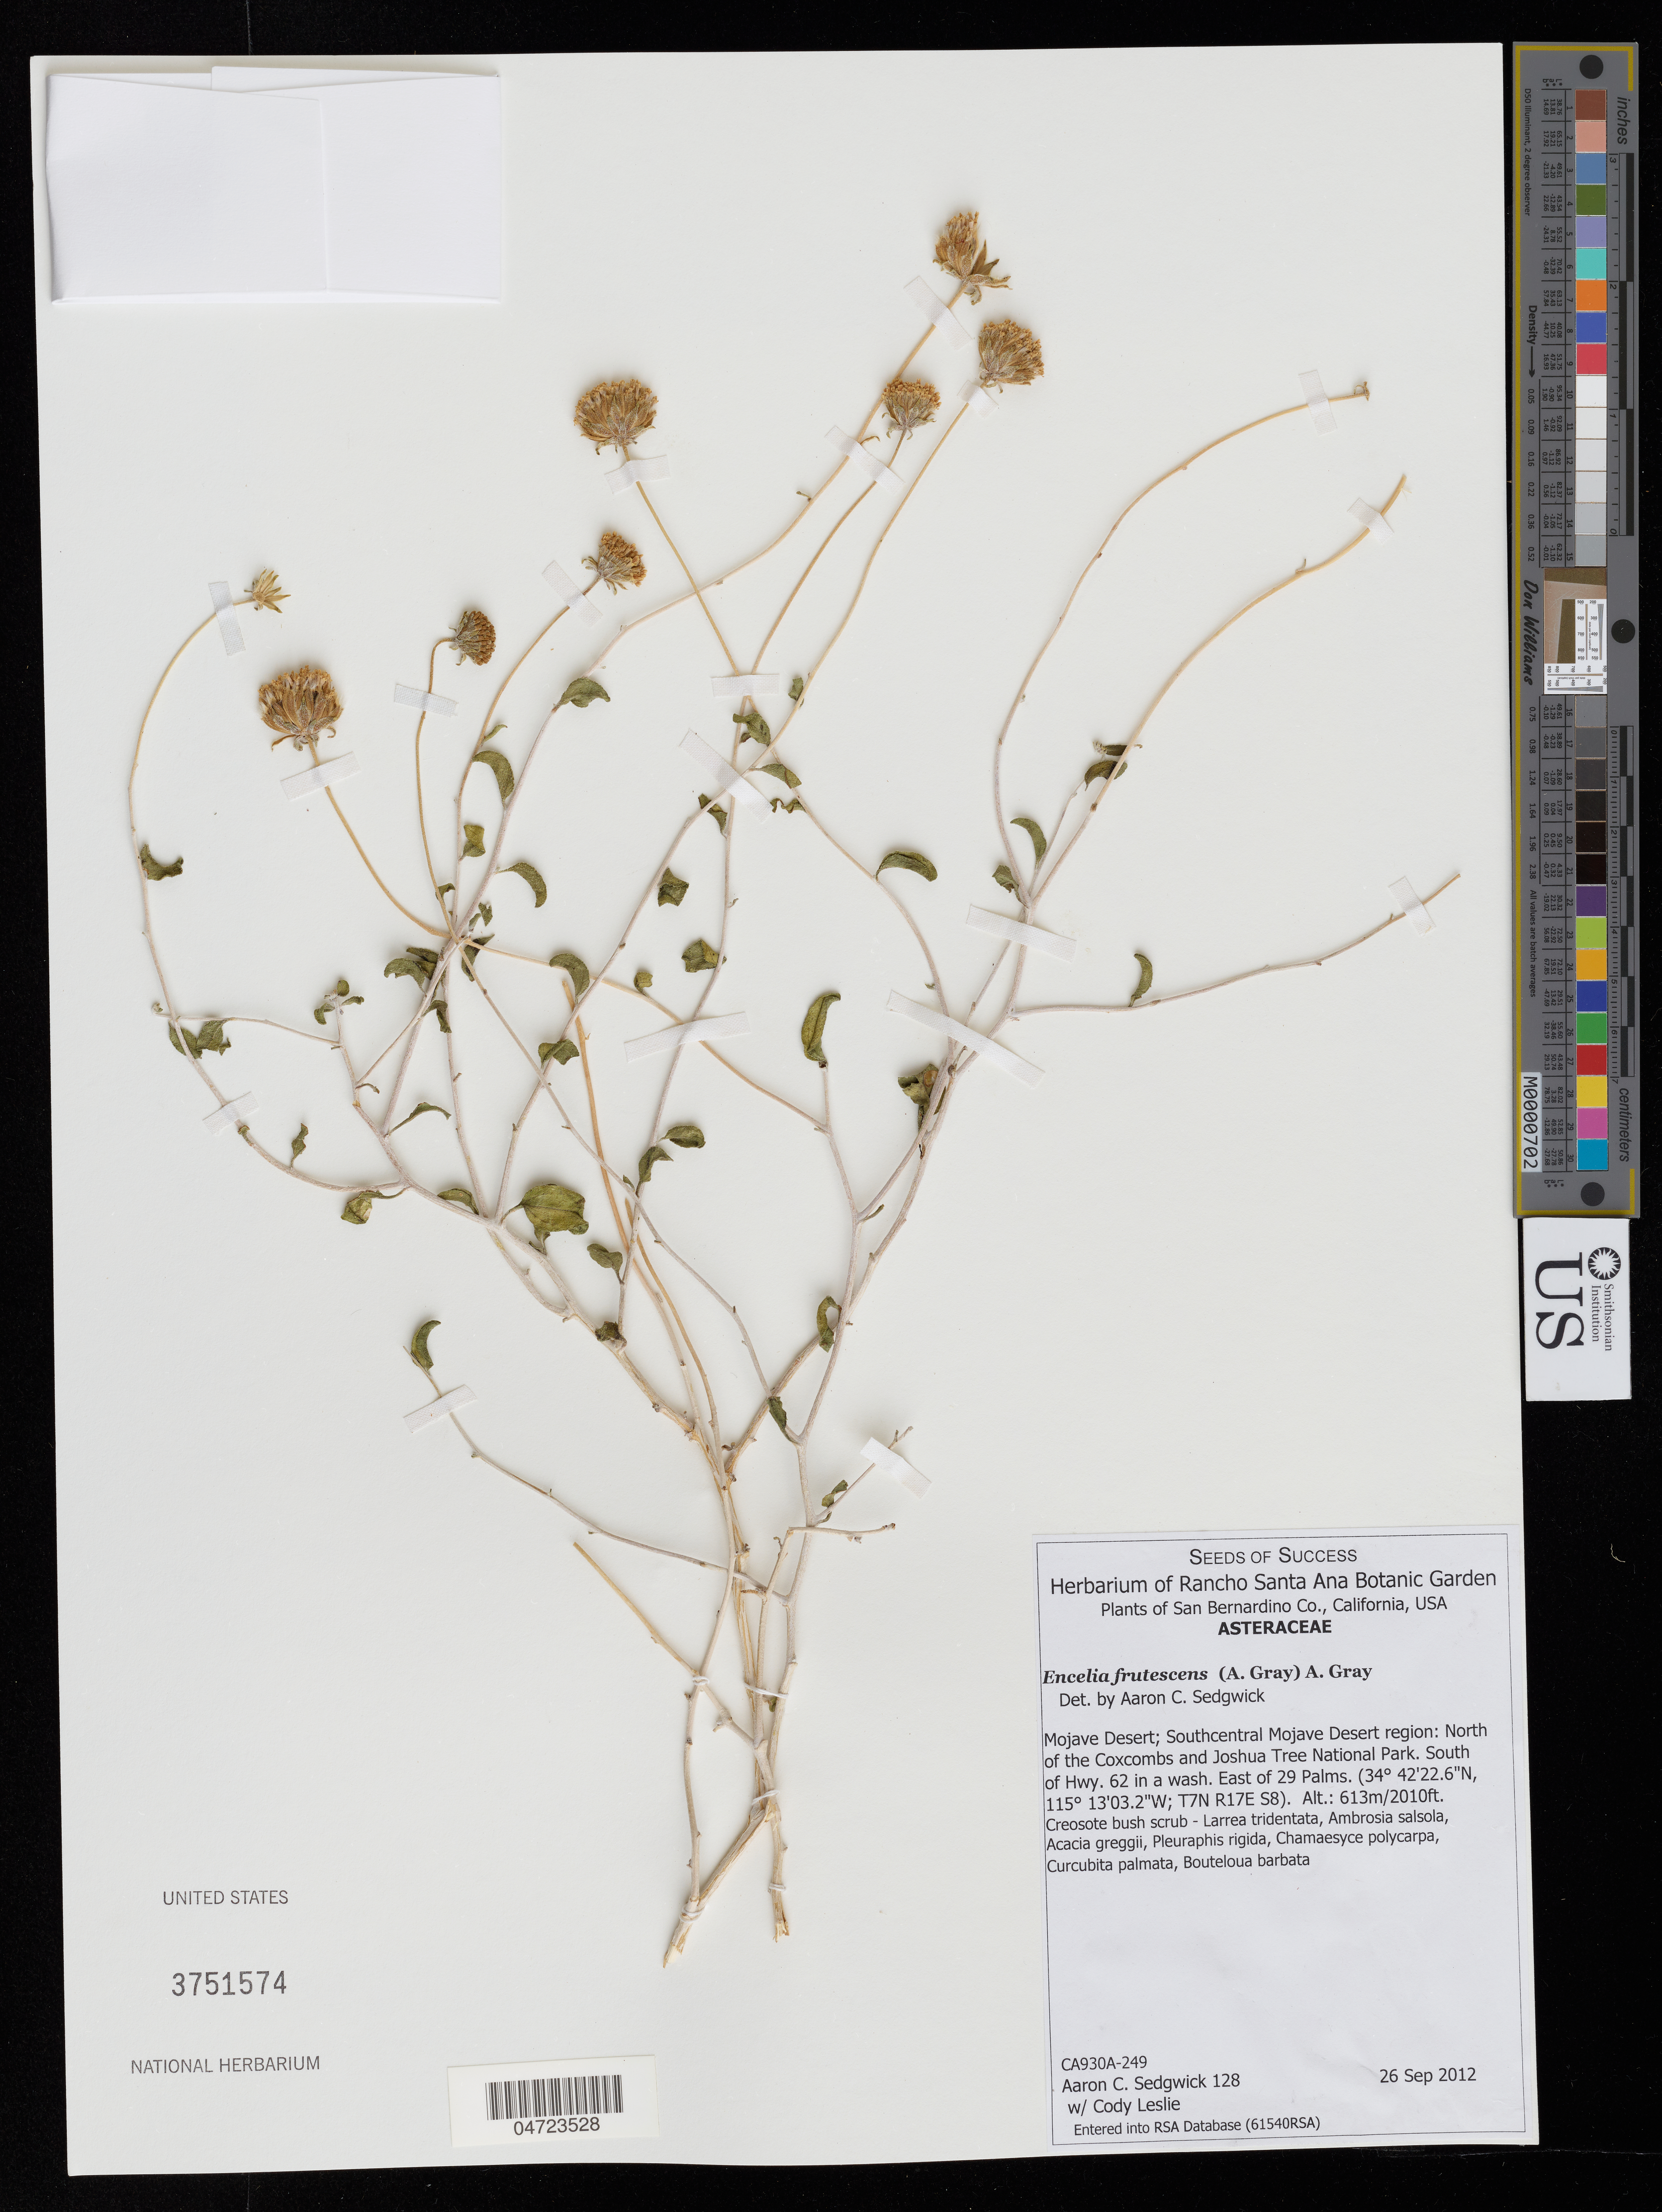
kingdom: Plantae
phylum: Tracheophyta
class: Magnoliopsida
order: Asterales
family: Asteraceae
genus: Encelia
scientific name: Encelia frutescens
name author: (A. Gray) A. Gray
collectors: A. Sedgwick & C. Leslie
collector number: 128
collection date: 2012-09-26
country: United States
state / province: California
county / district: San Bernardino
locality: San Bernardino Co. Mojave Desert; Southcentral Mojave Desert region: North of the Coxcombs and Joshua Tree National Park. South of Hwy. 62 in a wash. East of 29 Palms. (T7N R17E S8).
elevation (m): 613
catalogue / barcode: US 3751574